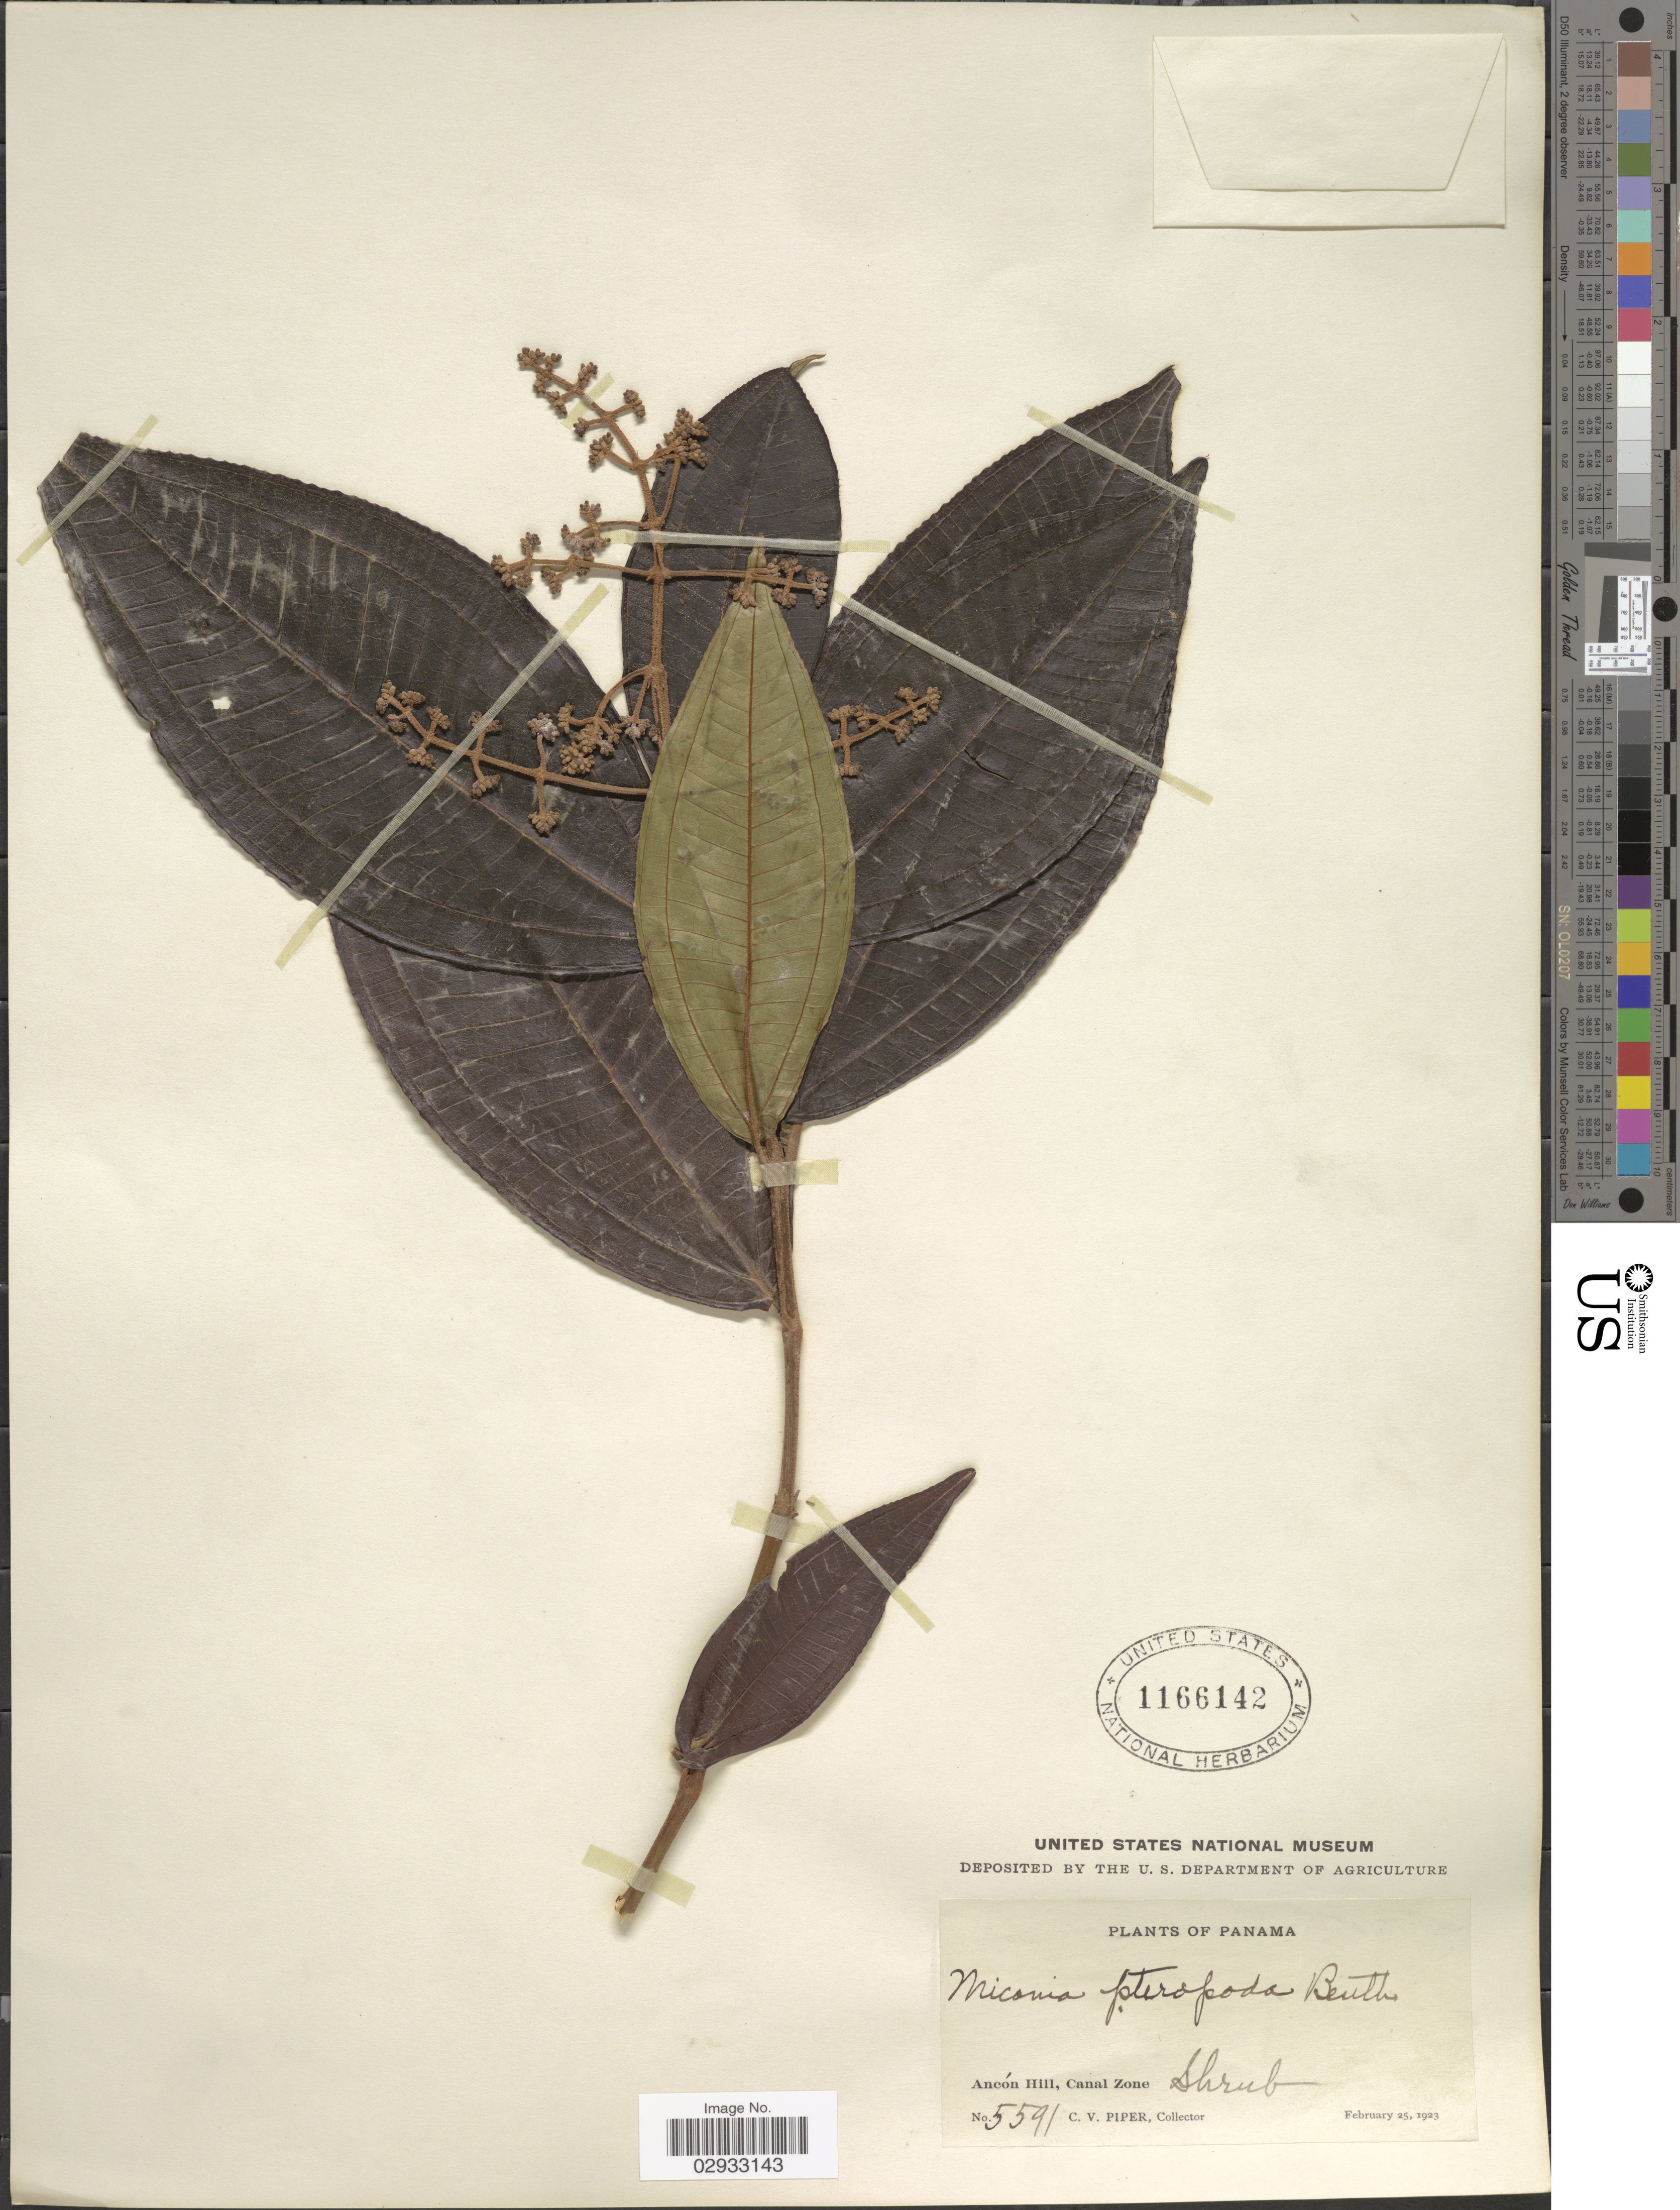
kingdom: Plantae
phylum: Tracheophyta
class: Magnoliopsida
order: Myrtales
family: Melastomataceae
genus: Miconia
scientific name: Miconia pteropoda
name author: Benth.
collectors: C. V. Piper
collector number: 5591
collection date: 1923-02-25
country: Panama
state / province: Colón / Panamá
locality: Ancón Hill, Canal Zone.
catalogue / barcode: US 1166142